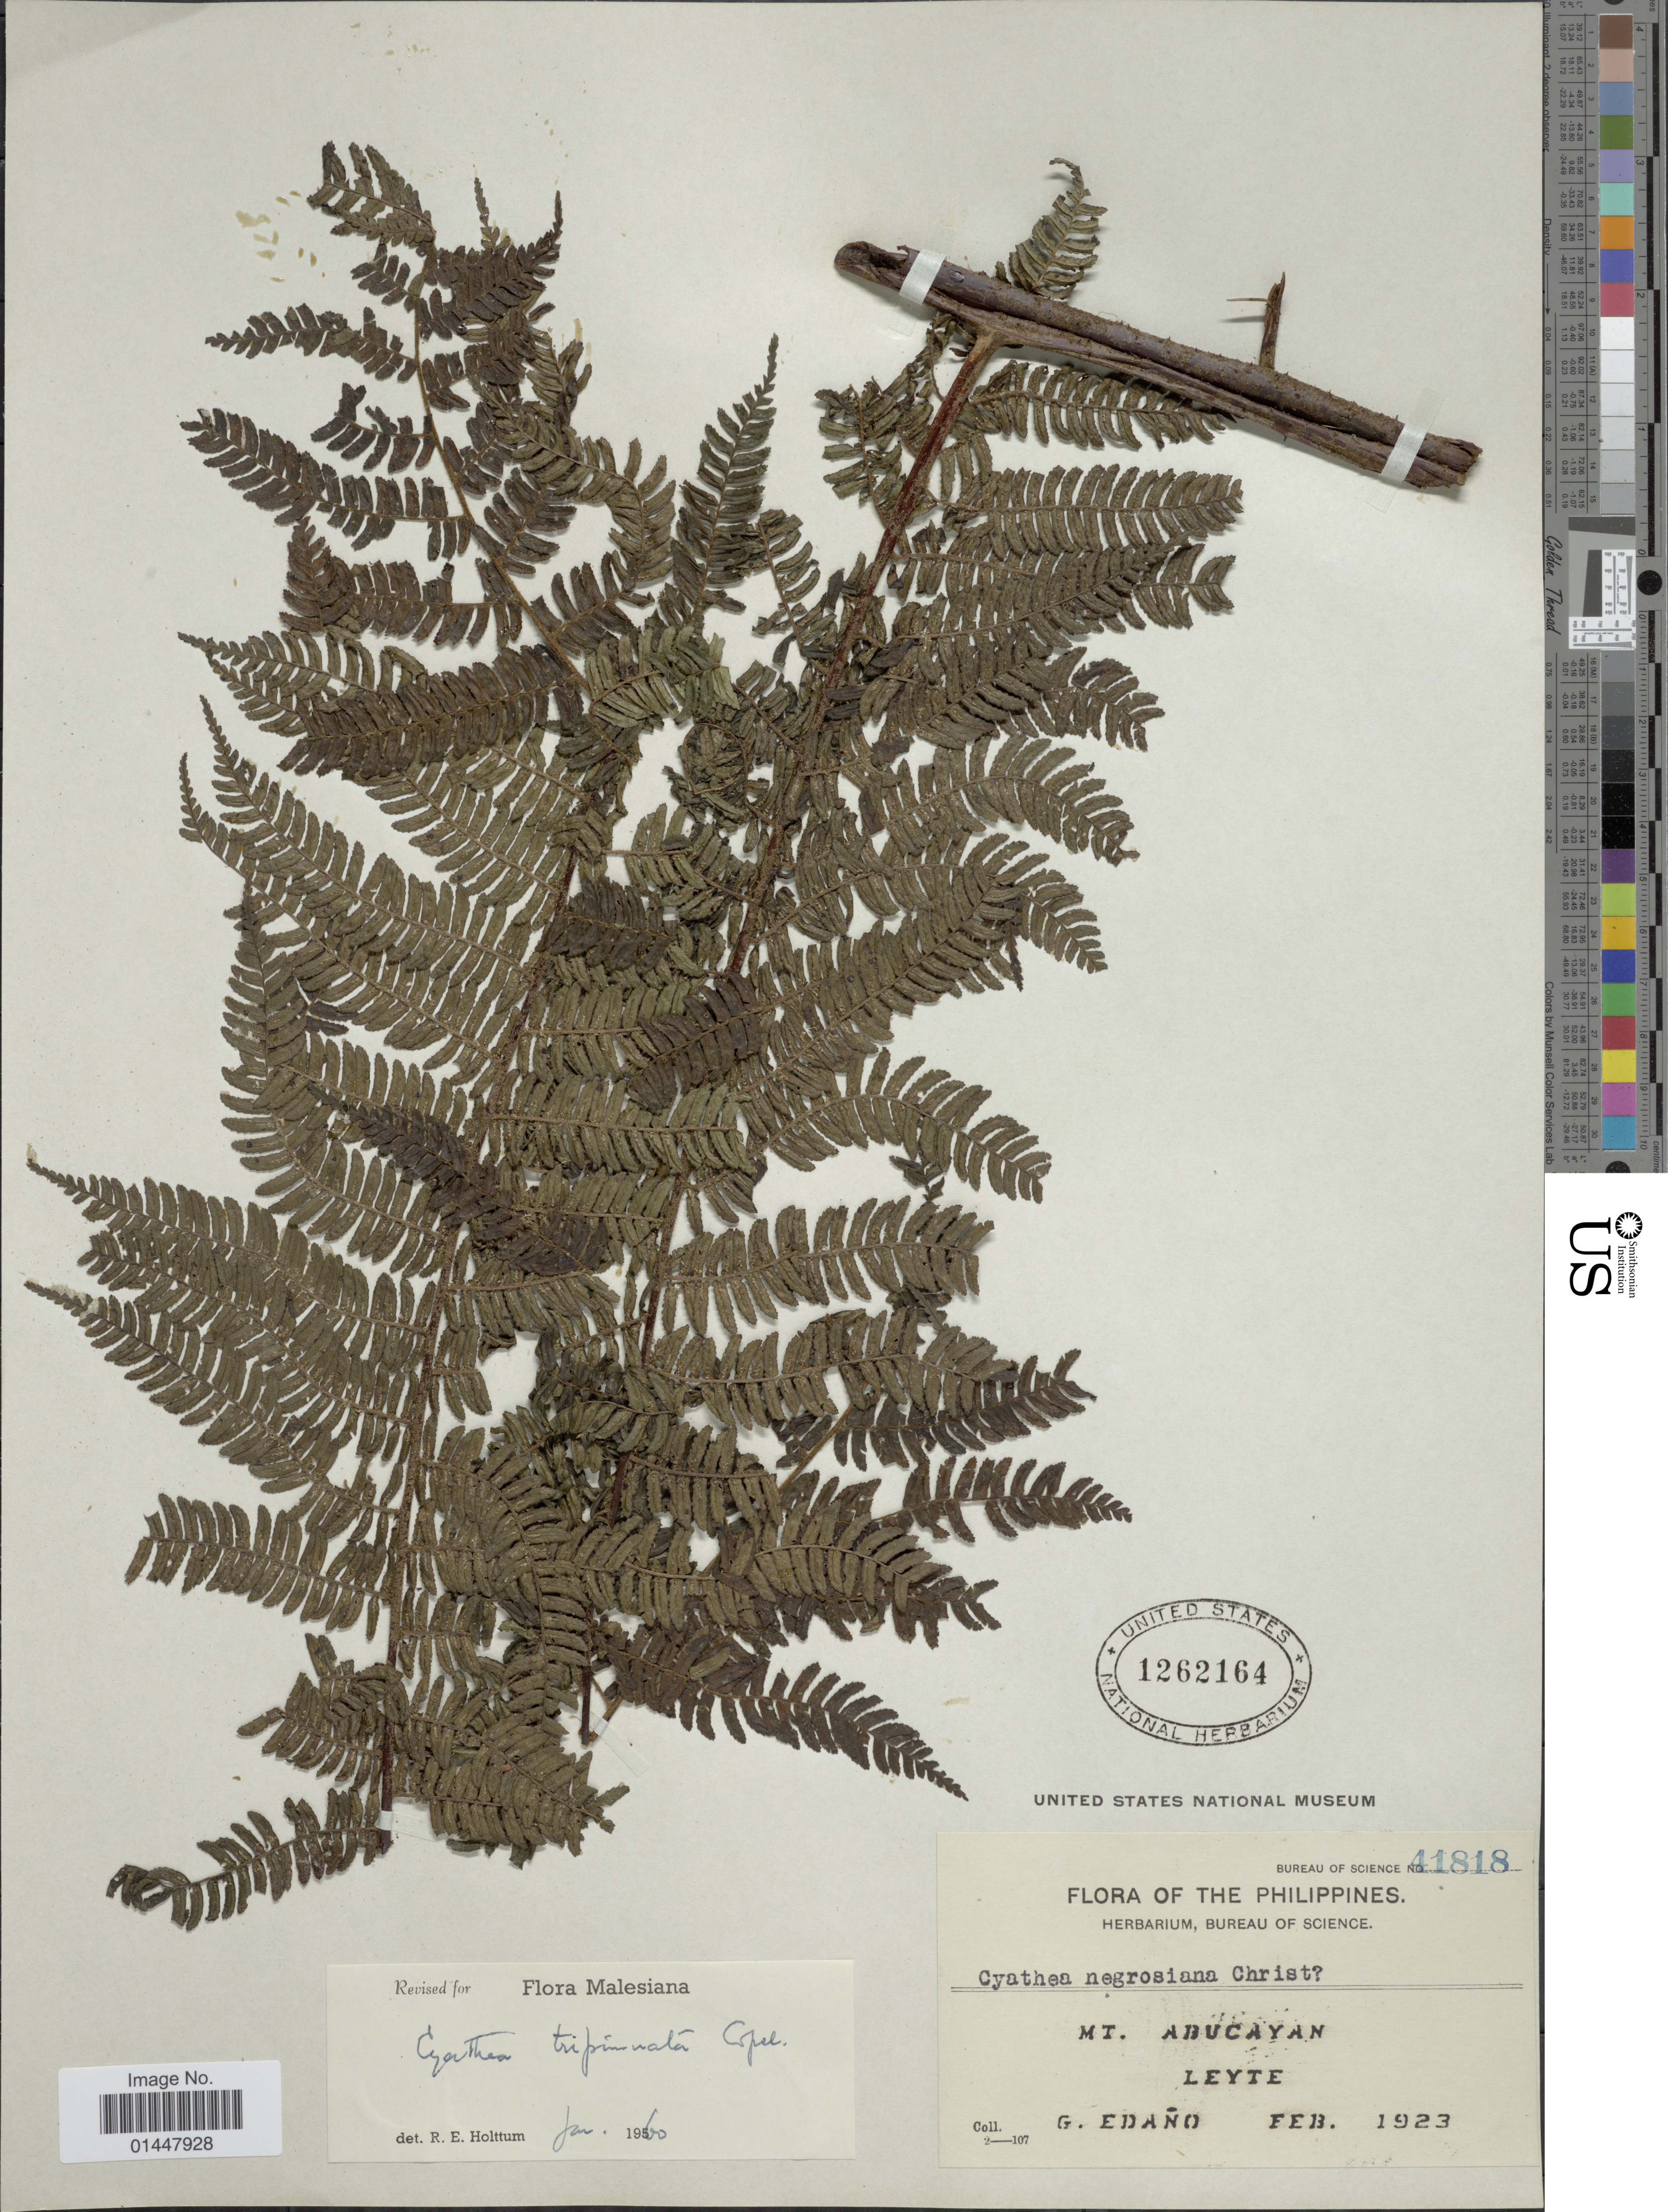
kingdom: Plantae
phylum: Tracheophyta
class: Polypodiopsida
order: Cyatheales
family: Cyatheaceae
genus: Sphaeropteris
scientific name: Sphaeropteris tripinnata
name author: (Copel.) R.M. Tryon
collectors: G. Edaño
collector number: Bureau of Science 41818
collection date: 1923-02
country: Philippines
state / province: Eastern Visayas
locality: The Philippines, Mt.Abucayan leyte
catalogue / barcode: US 1262164